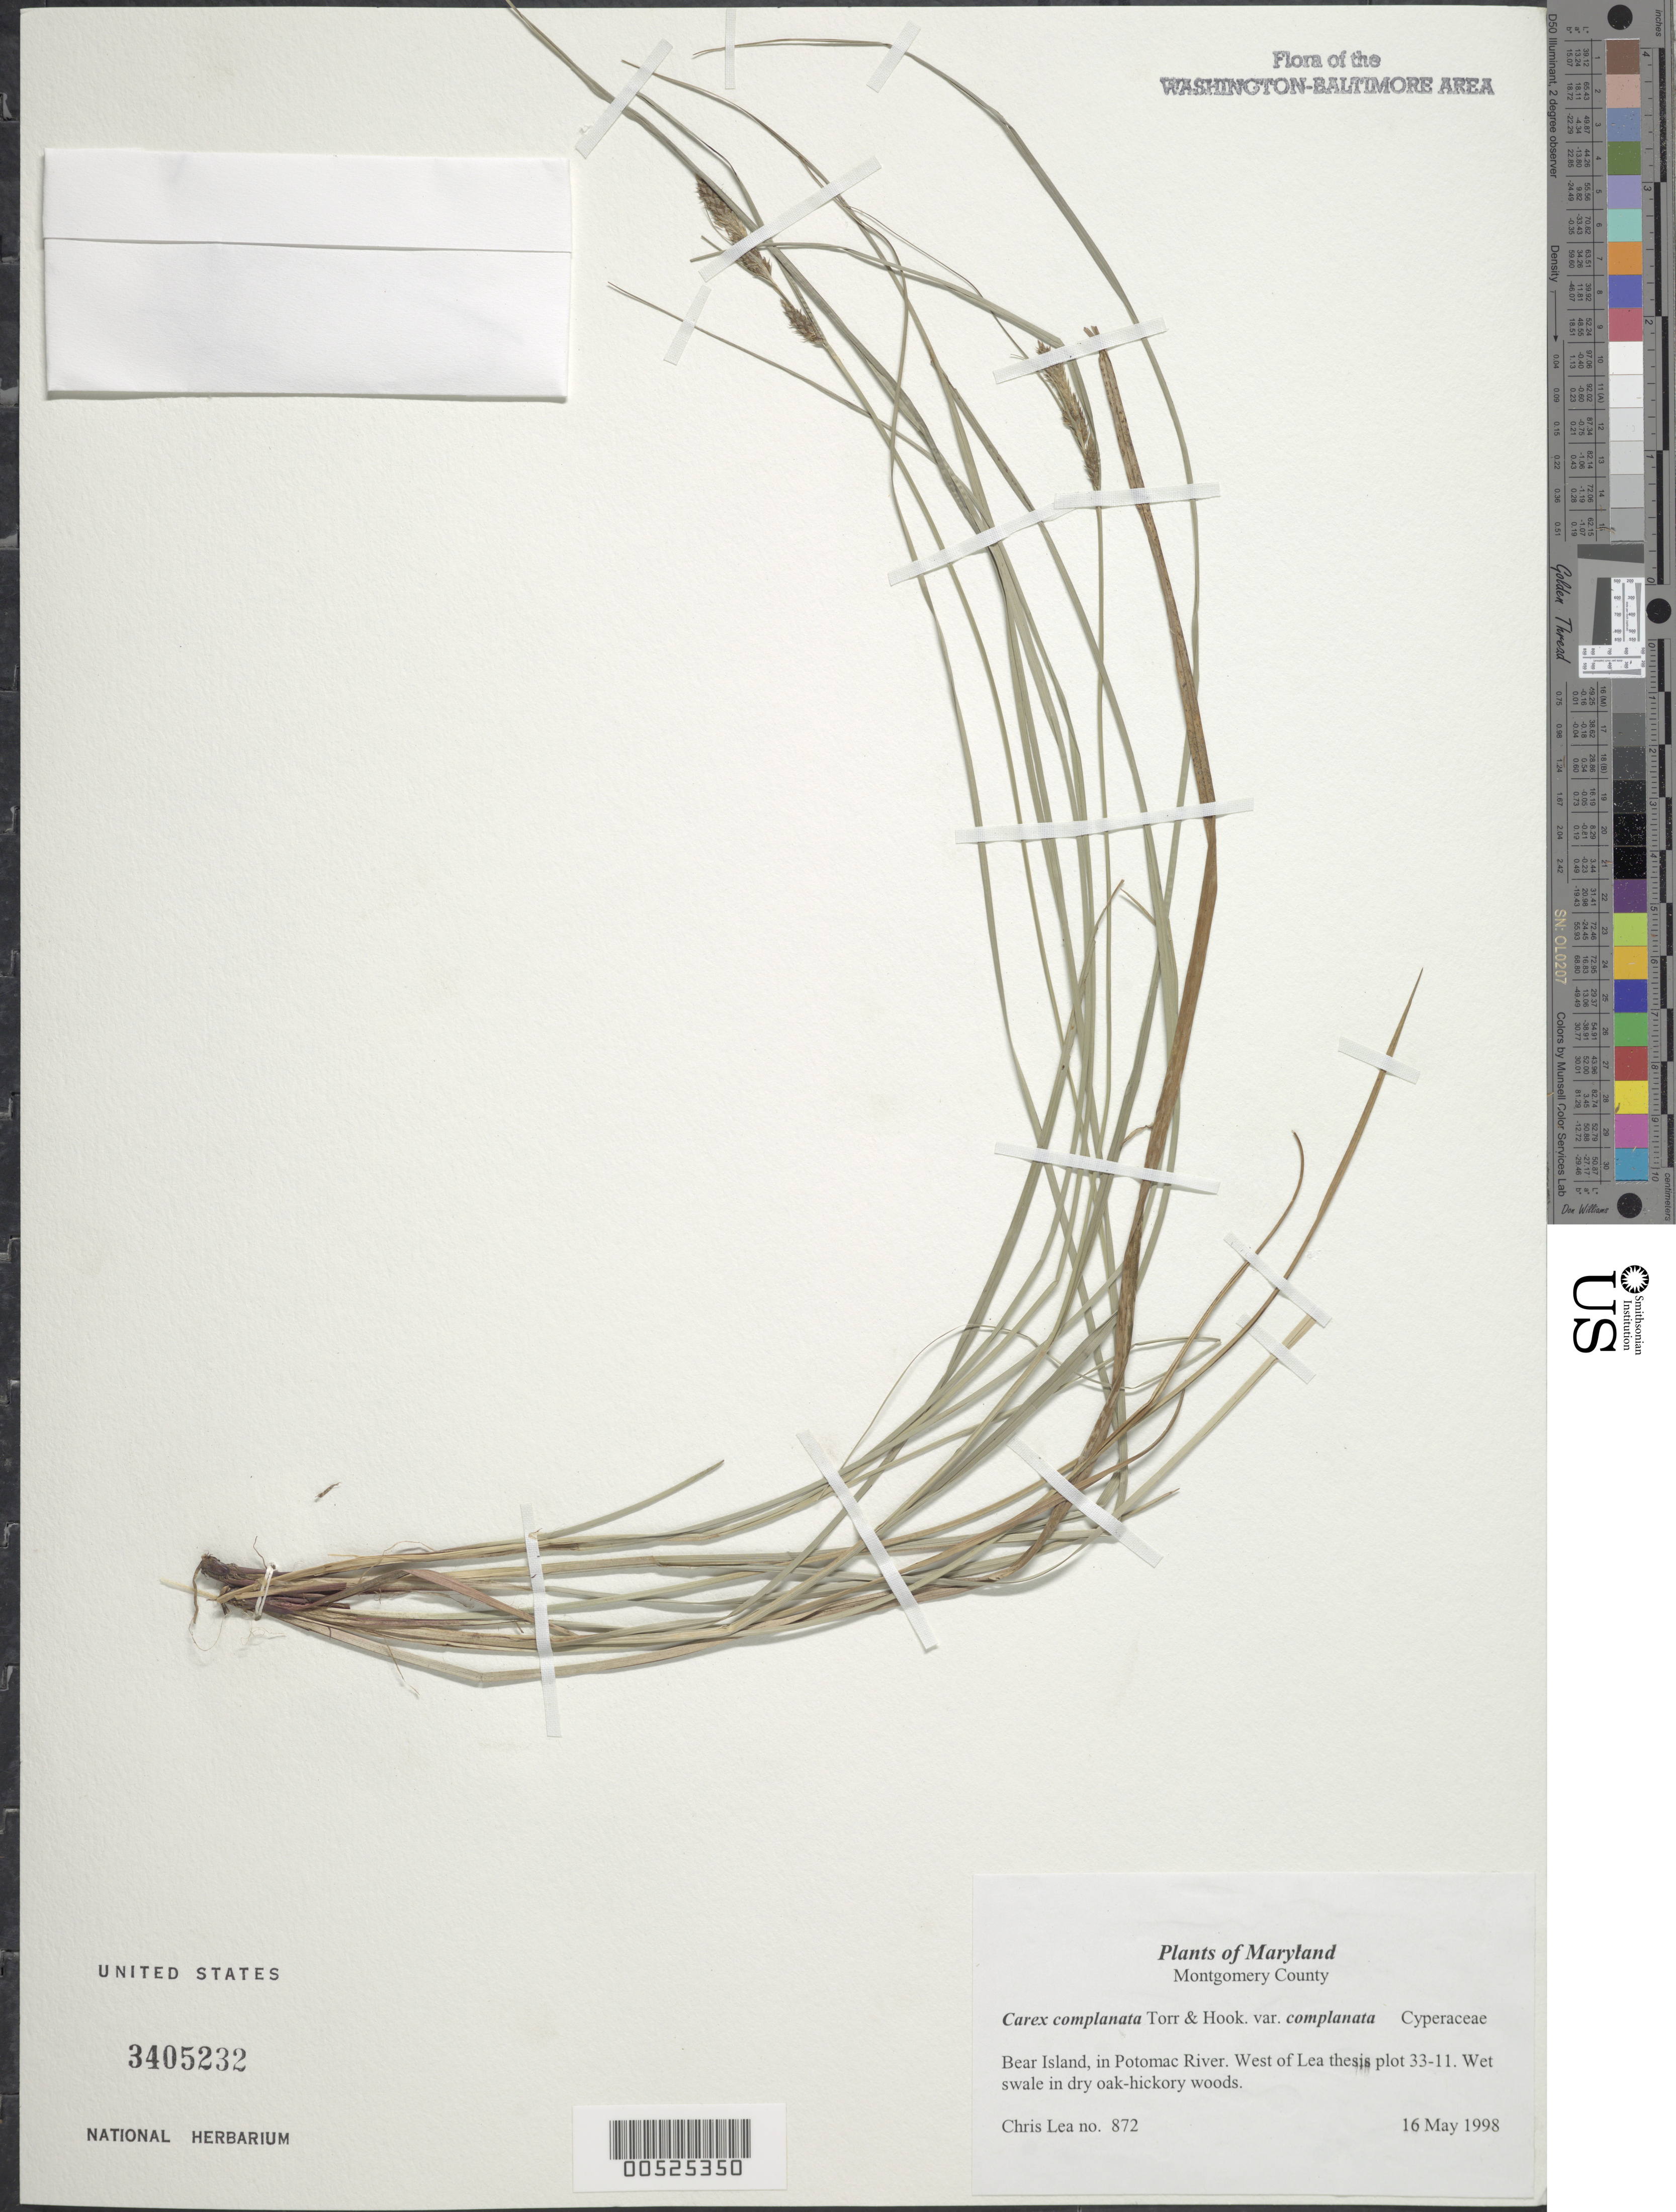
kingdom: Plantae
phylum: Tracheophyta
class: Liliopsida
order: Poales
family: Cyperaceae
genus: Carex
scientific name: Carex complanata var. complanata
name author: Torr. & Hook.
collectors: C. Lea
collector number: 872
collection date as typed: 16 May 1998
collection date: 1998-05-16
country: United States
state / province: Maryland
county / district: Montgomery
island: Bear Island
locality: Bear Island, in Potomac River. West of Lea thesis plot 33-11.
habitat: Wet swale in dry oak-hickory woods.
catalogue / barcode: US 3405232